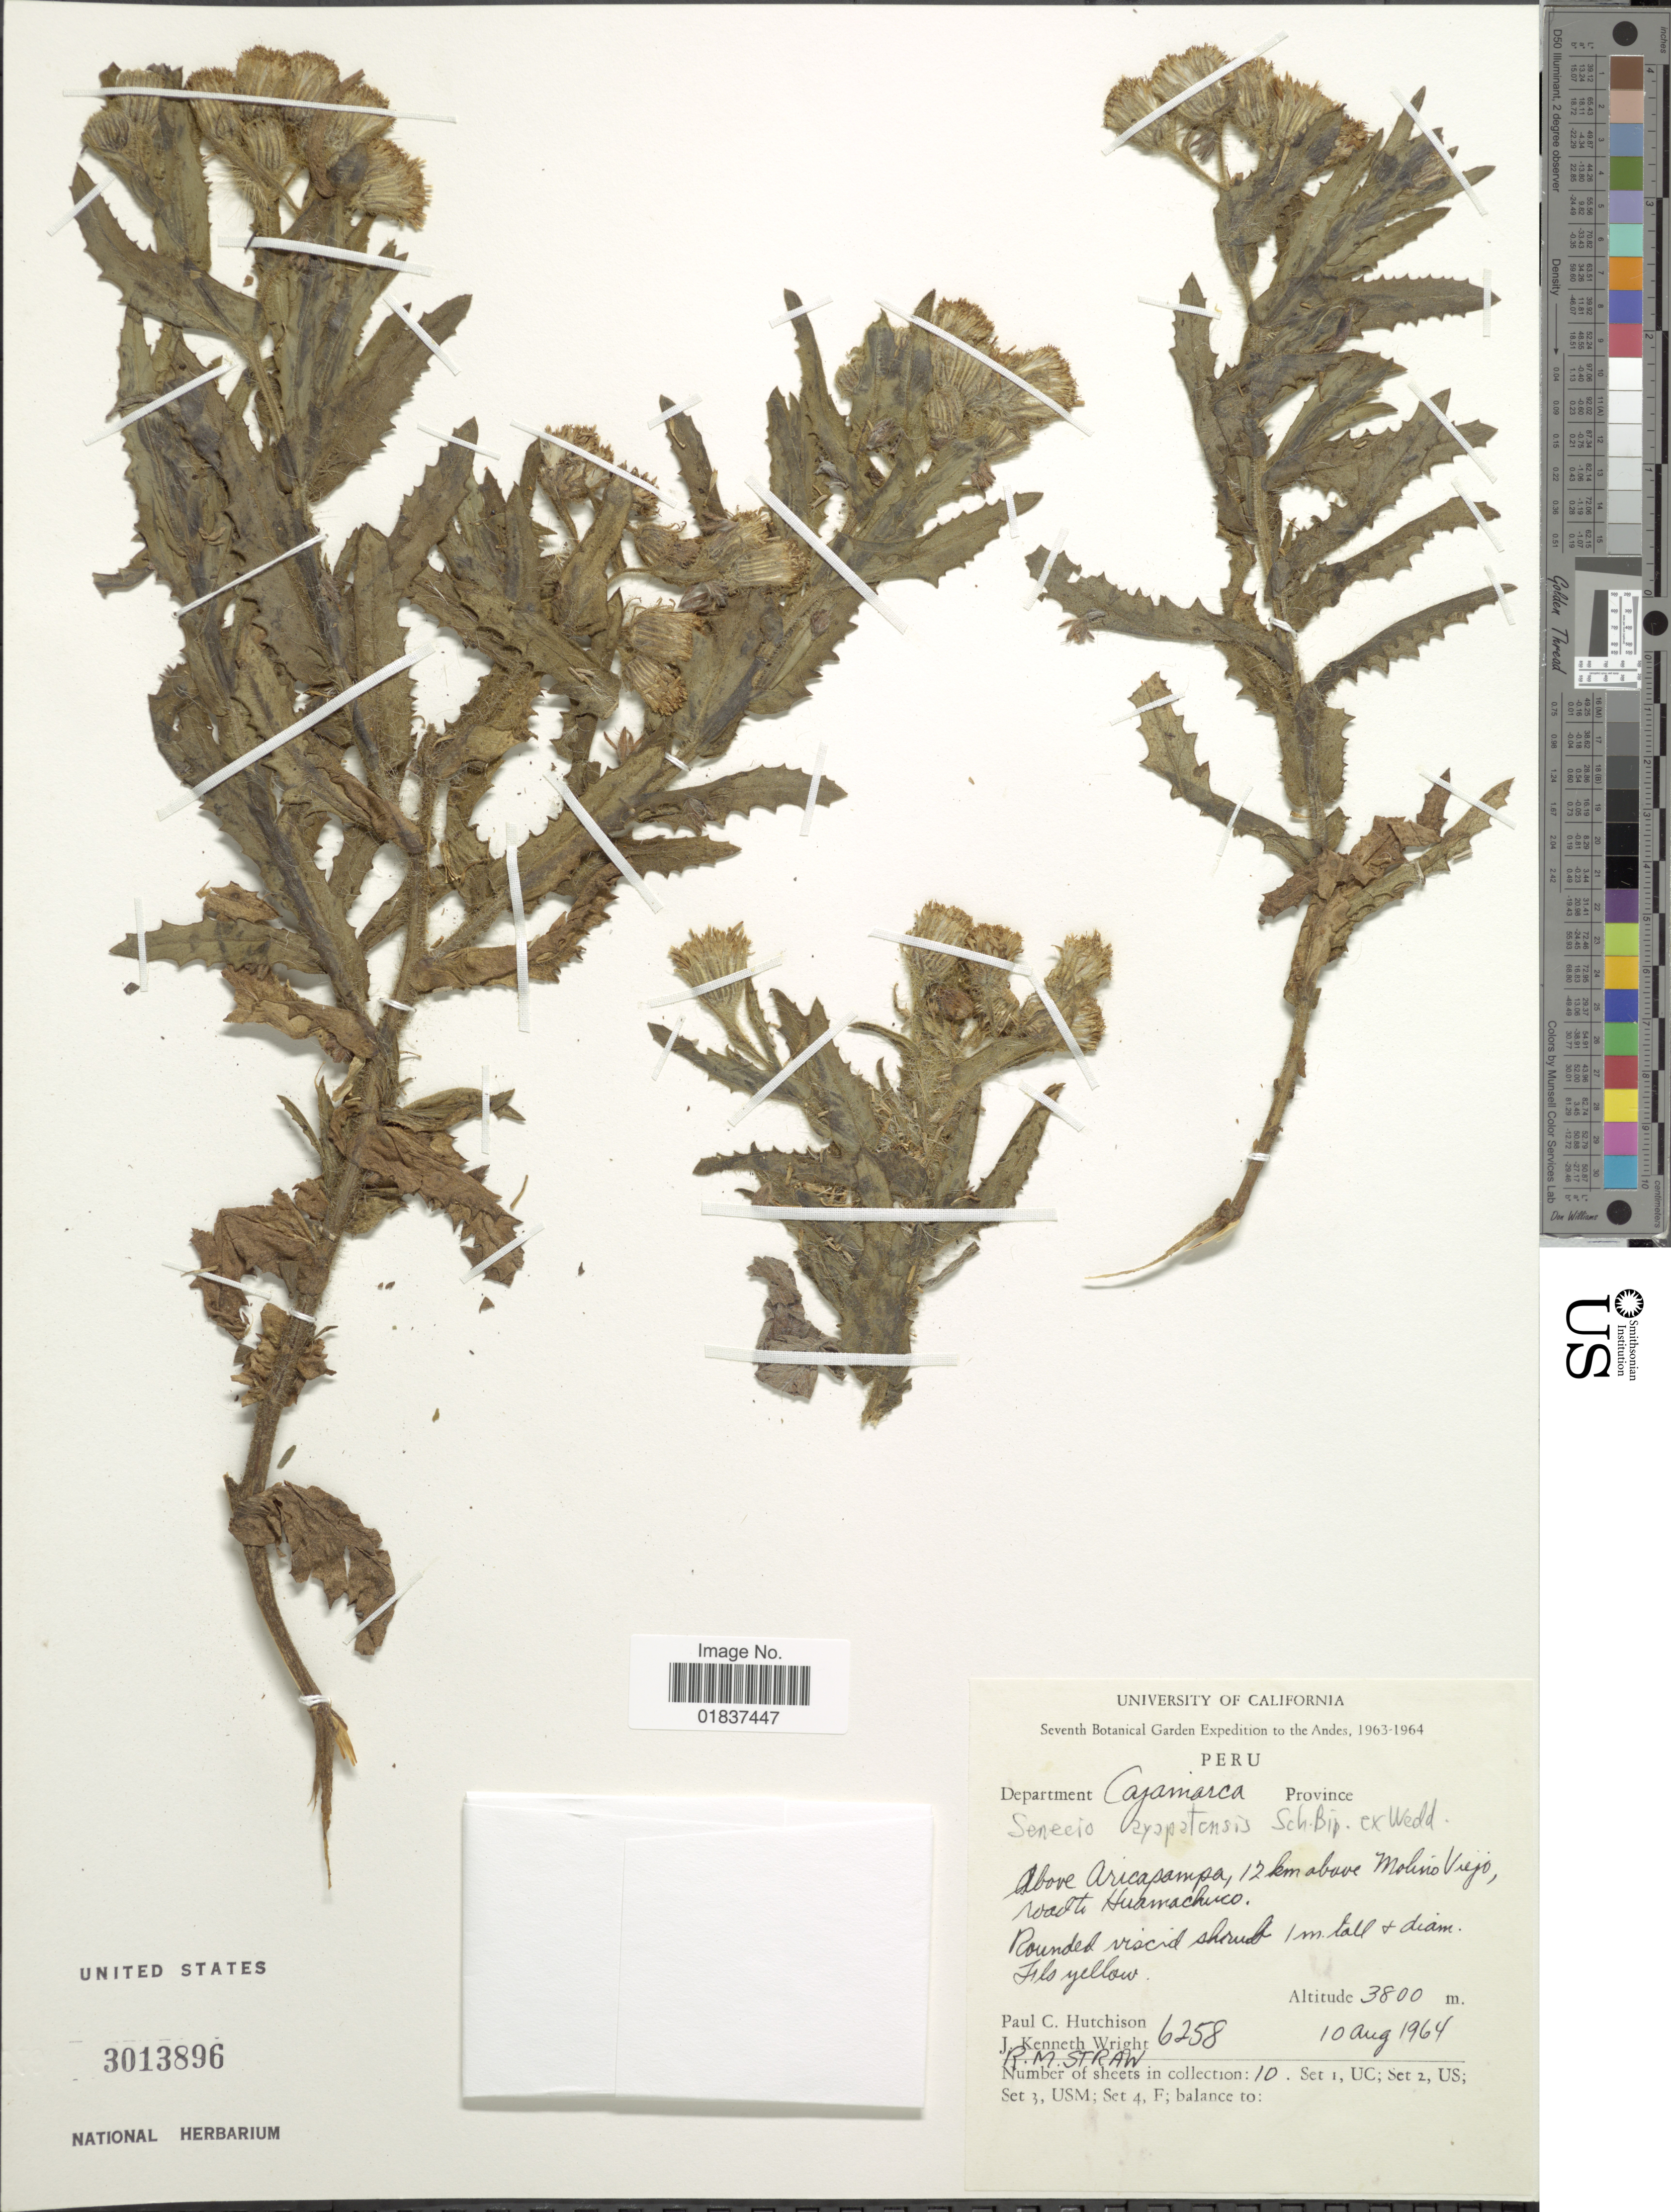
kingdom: Plantae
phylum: Tracheophyta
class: Magnoliopsida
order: Asterales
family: Asteraceae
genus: Senecio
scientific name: Senecio ayapatensis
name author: Sch. Bip.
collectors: P. C. Hutchison, J. K. Wright & R. M. Straw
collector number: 6258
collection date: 1964-08-10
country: Peru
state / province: Cajamarca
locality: Above Aricapampa, 12 km. above Molino Viejo, road to Huamachuco, Department Cajamarca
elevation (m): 3800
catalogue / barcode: US 3013896